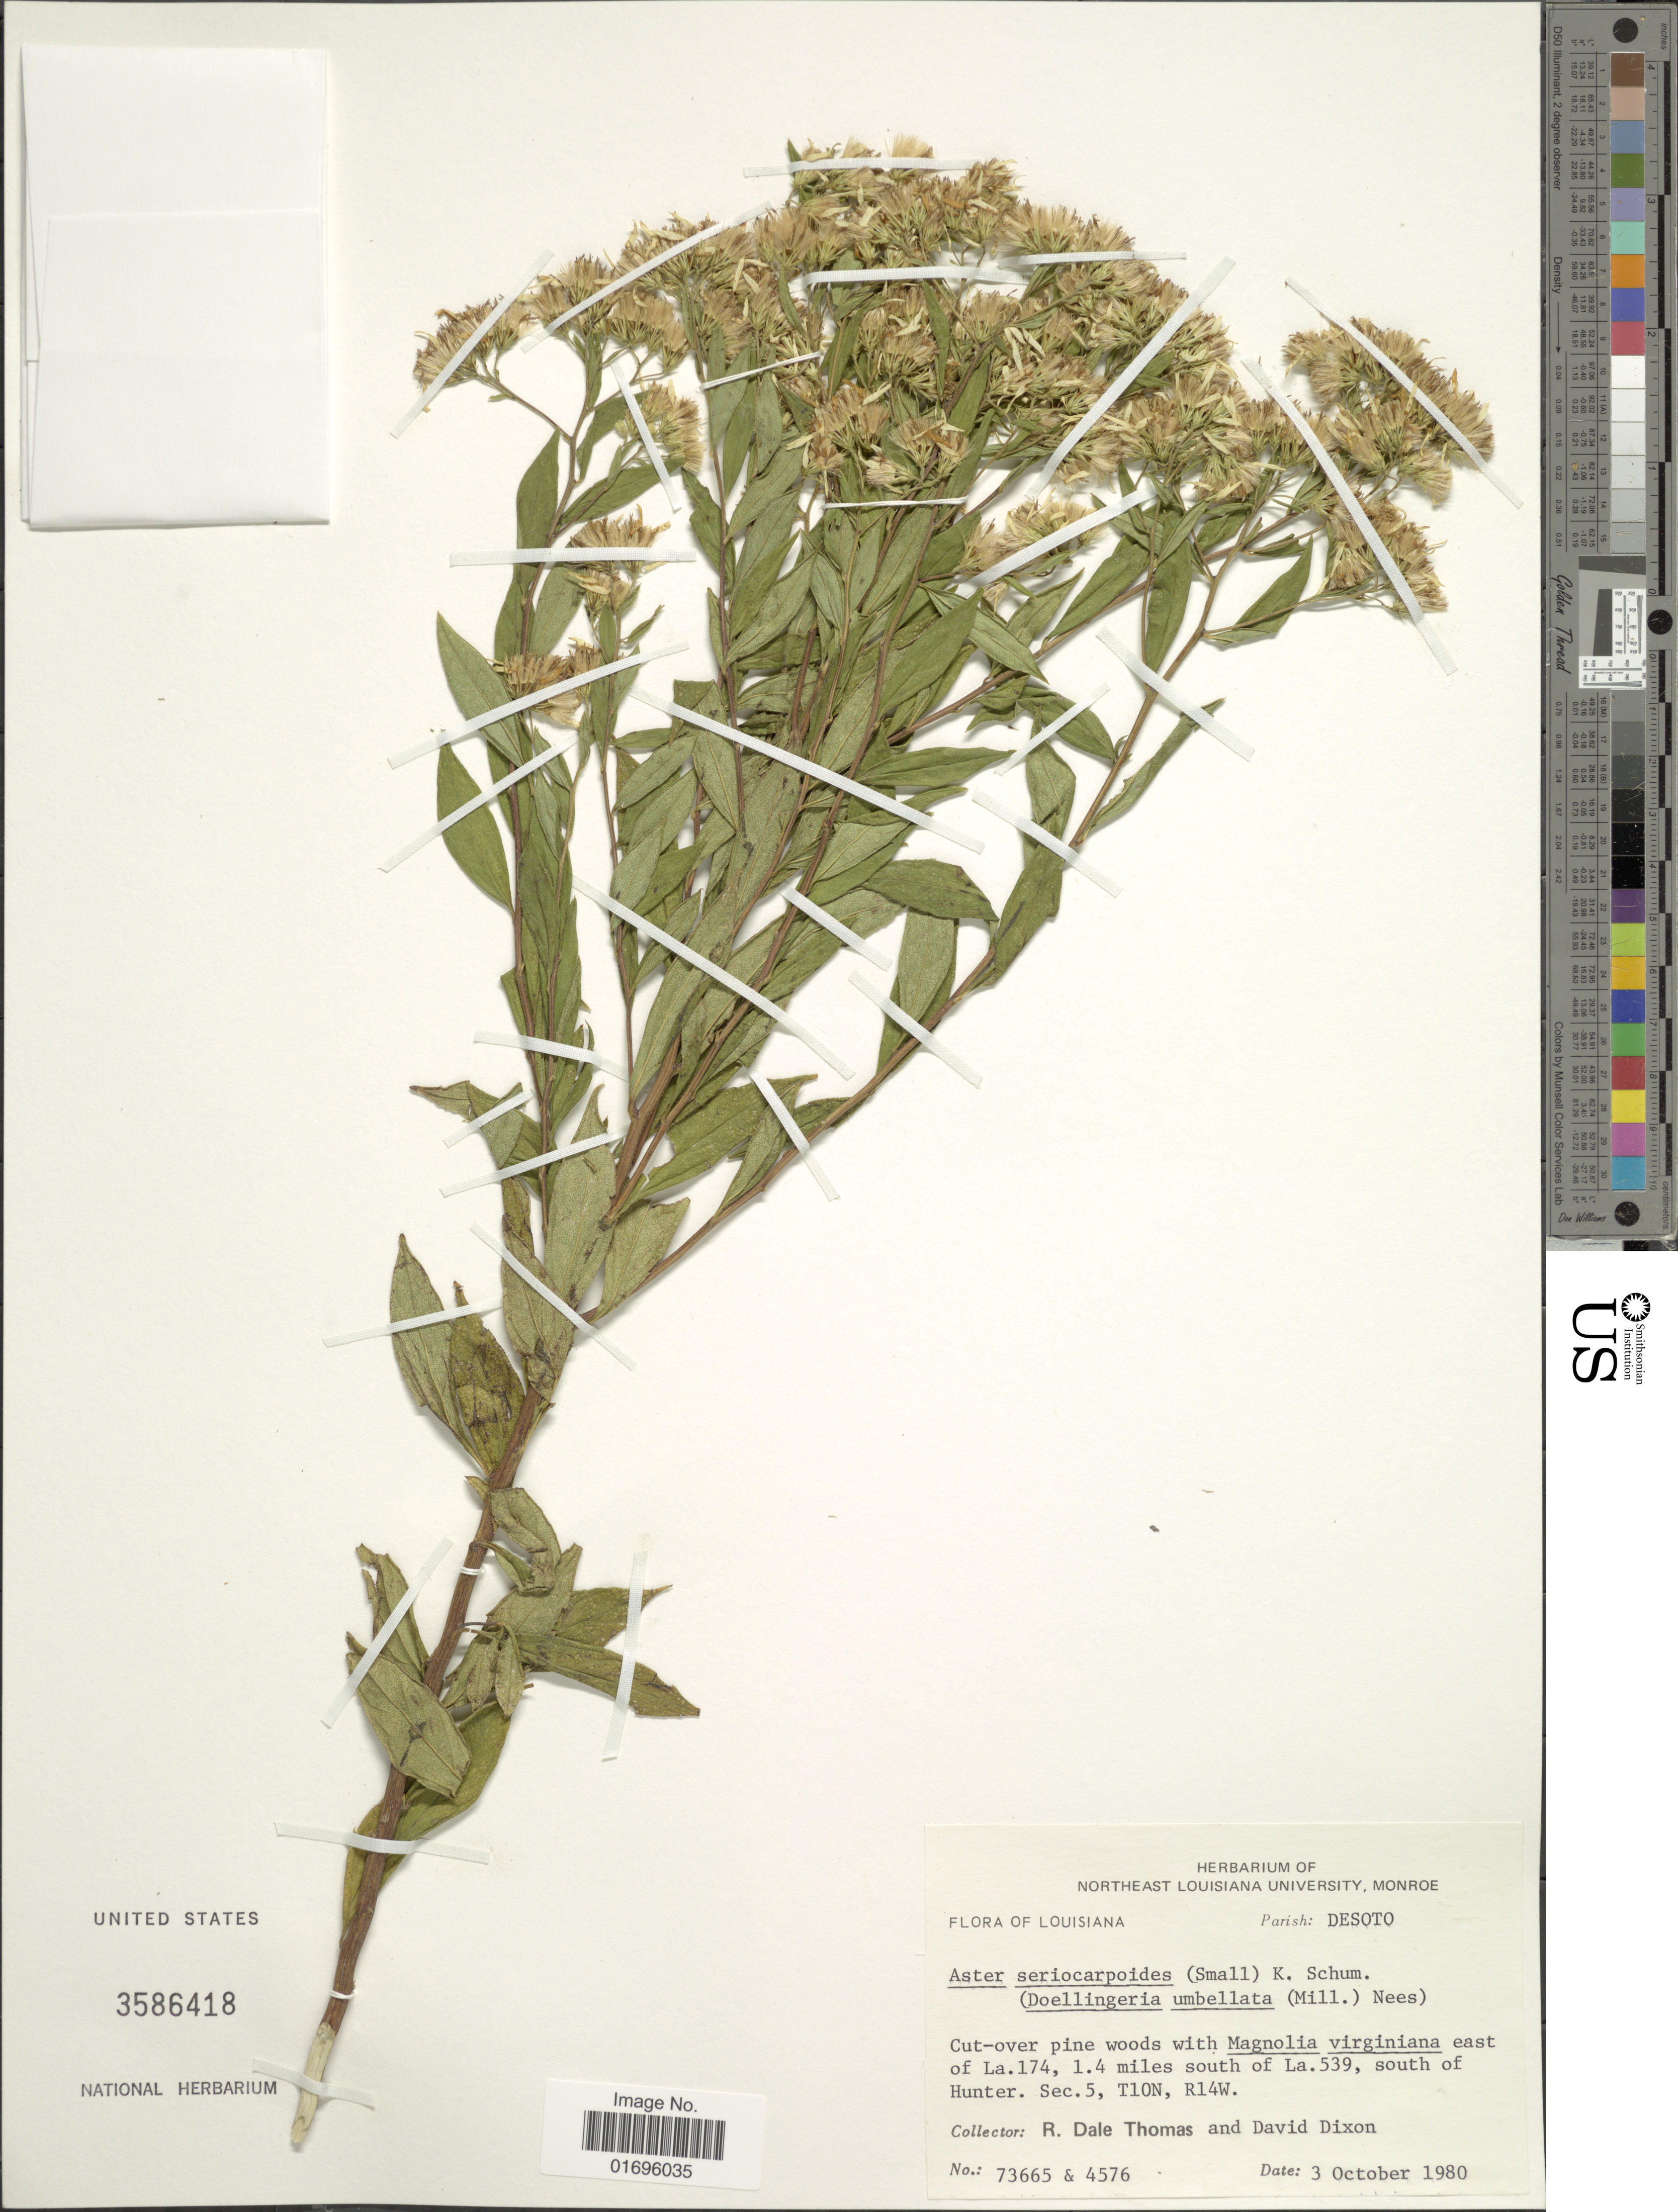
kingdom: Plantae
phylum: Tracheophyta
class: Magnoliopsida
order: Asterales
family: Asteraceae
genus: Aster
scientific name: Aster sericocarpoides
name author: (Small) K. Schum.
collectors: R. Thomas & D. J. Dixon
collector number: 73665/4576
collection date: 1980-10-03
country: United States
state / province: Louisiana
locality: Parish: Desoto. East of La.174, 1.4 miles south of La.539, south of Hunter. Sec. 5, T10N, R14W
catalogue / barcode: US 3586418